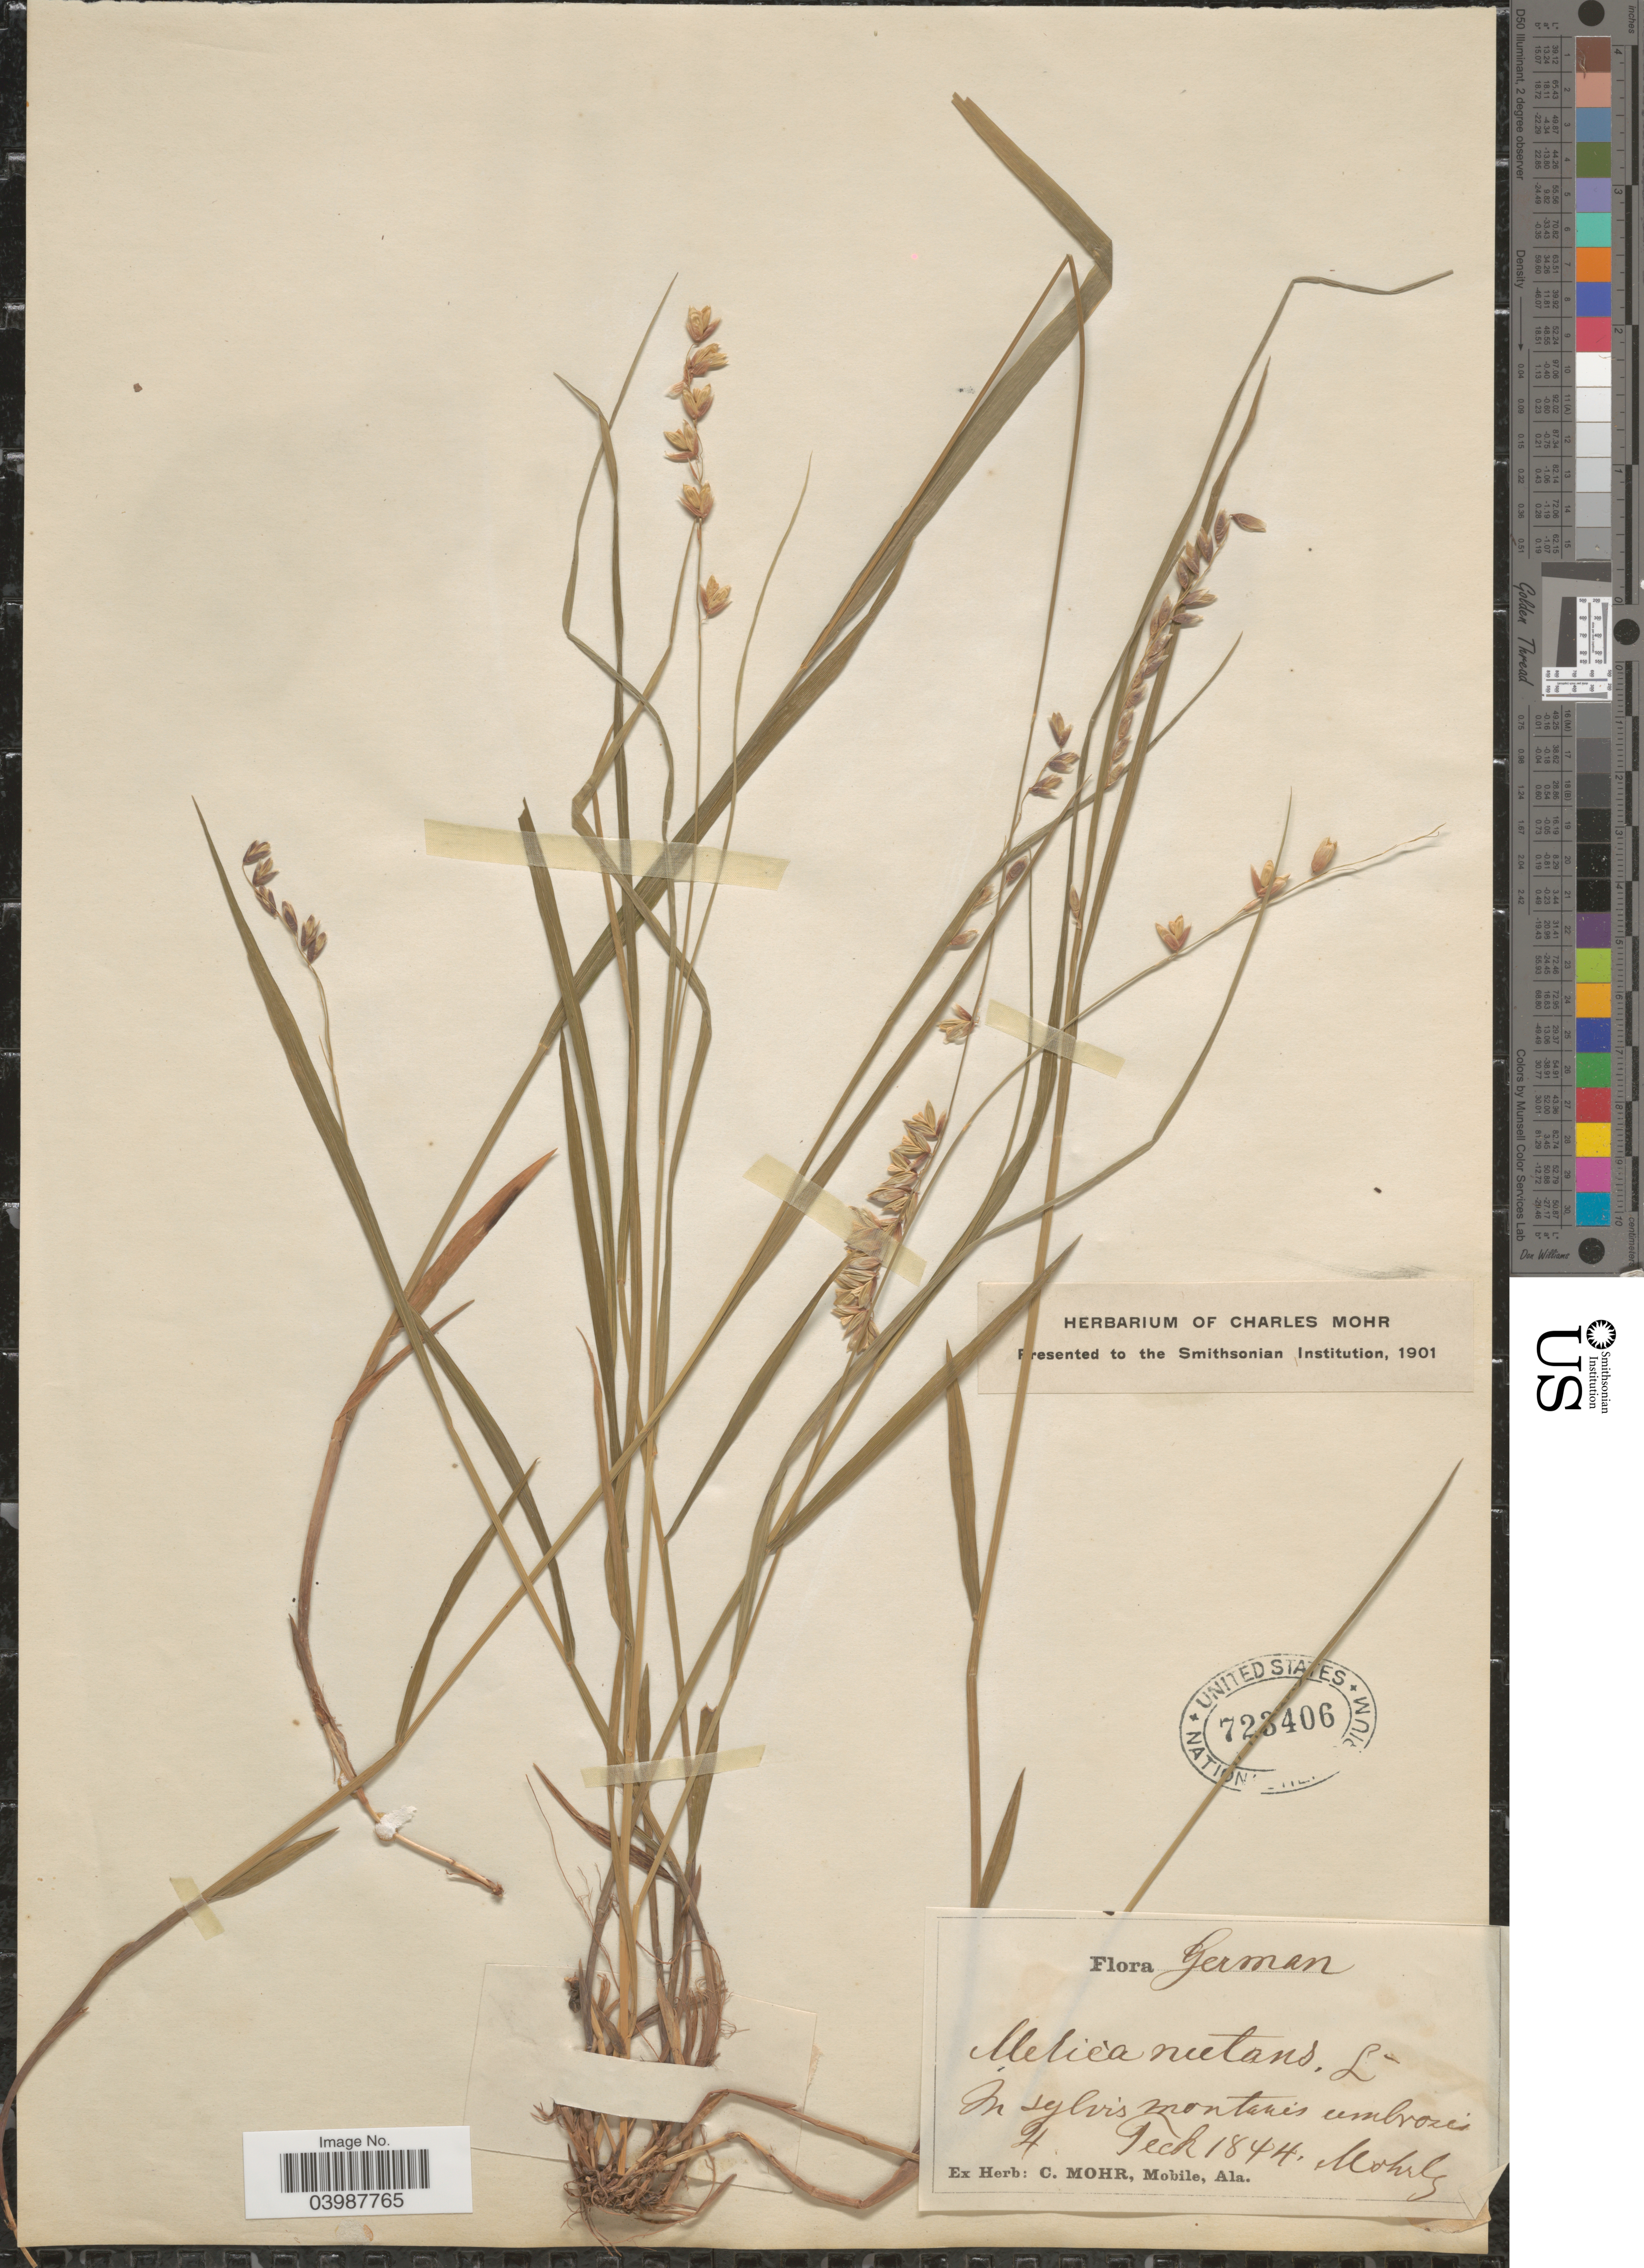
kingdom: Plantae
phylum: Tracheophyta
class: Liliopsida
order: Poales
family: Poaceae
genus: Melica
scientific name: Melica nutans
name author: L.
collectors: C. T. Mohr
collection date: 1844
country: Germany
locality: German. In sylvis montanis umbrosis Teck. [interpreted]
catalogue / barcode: US 723406